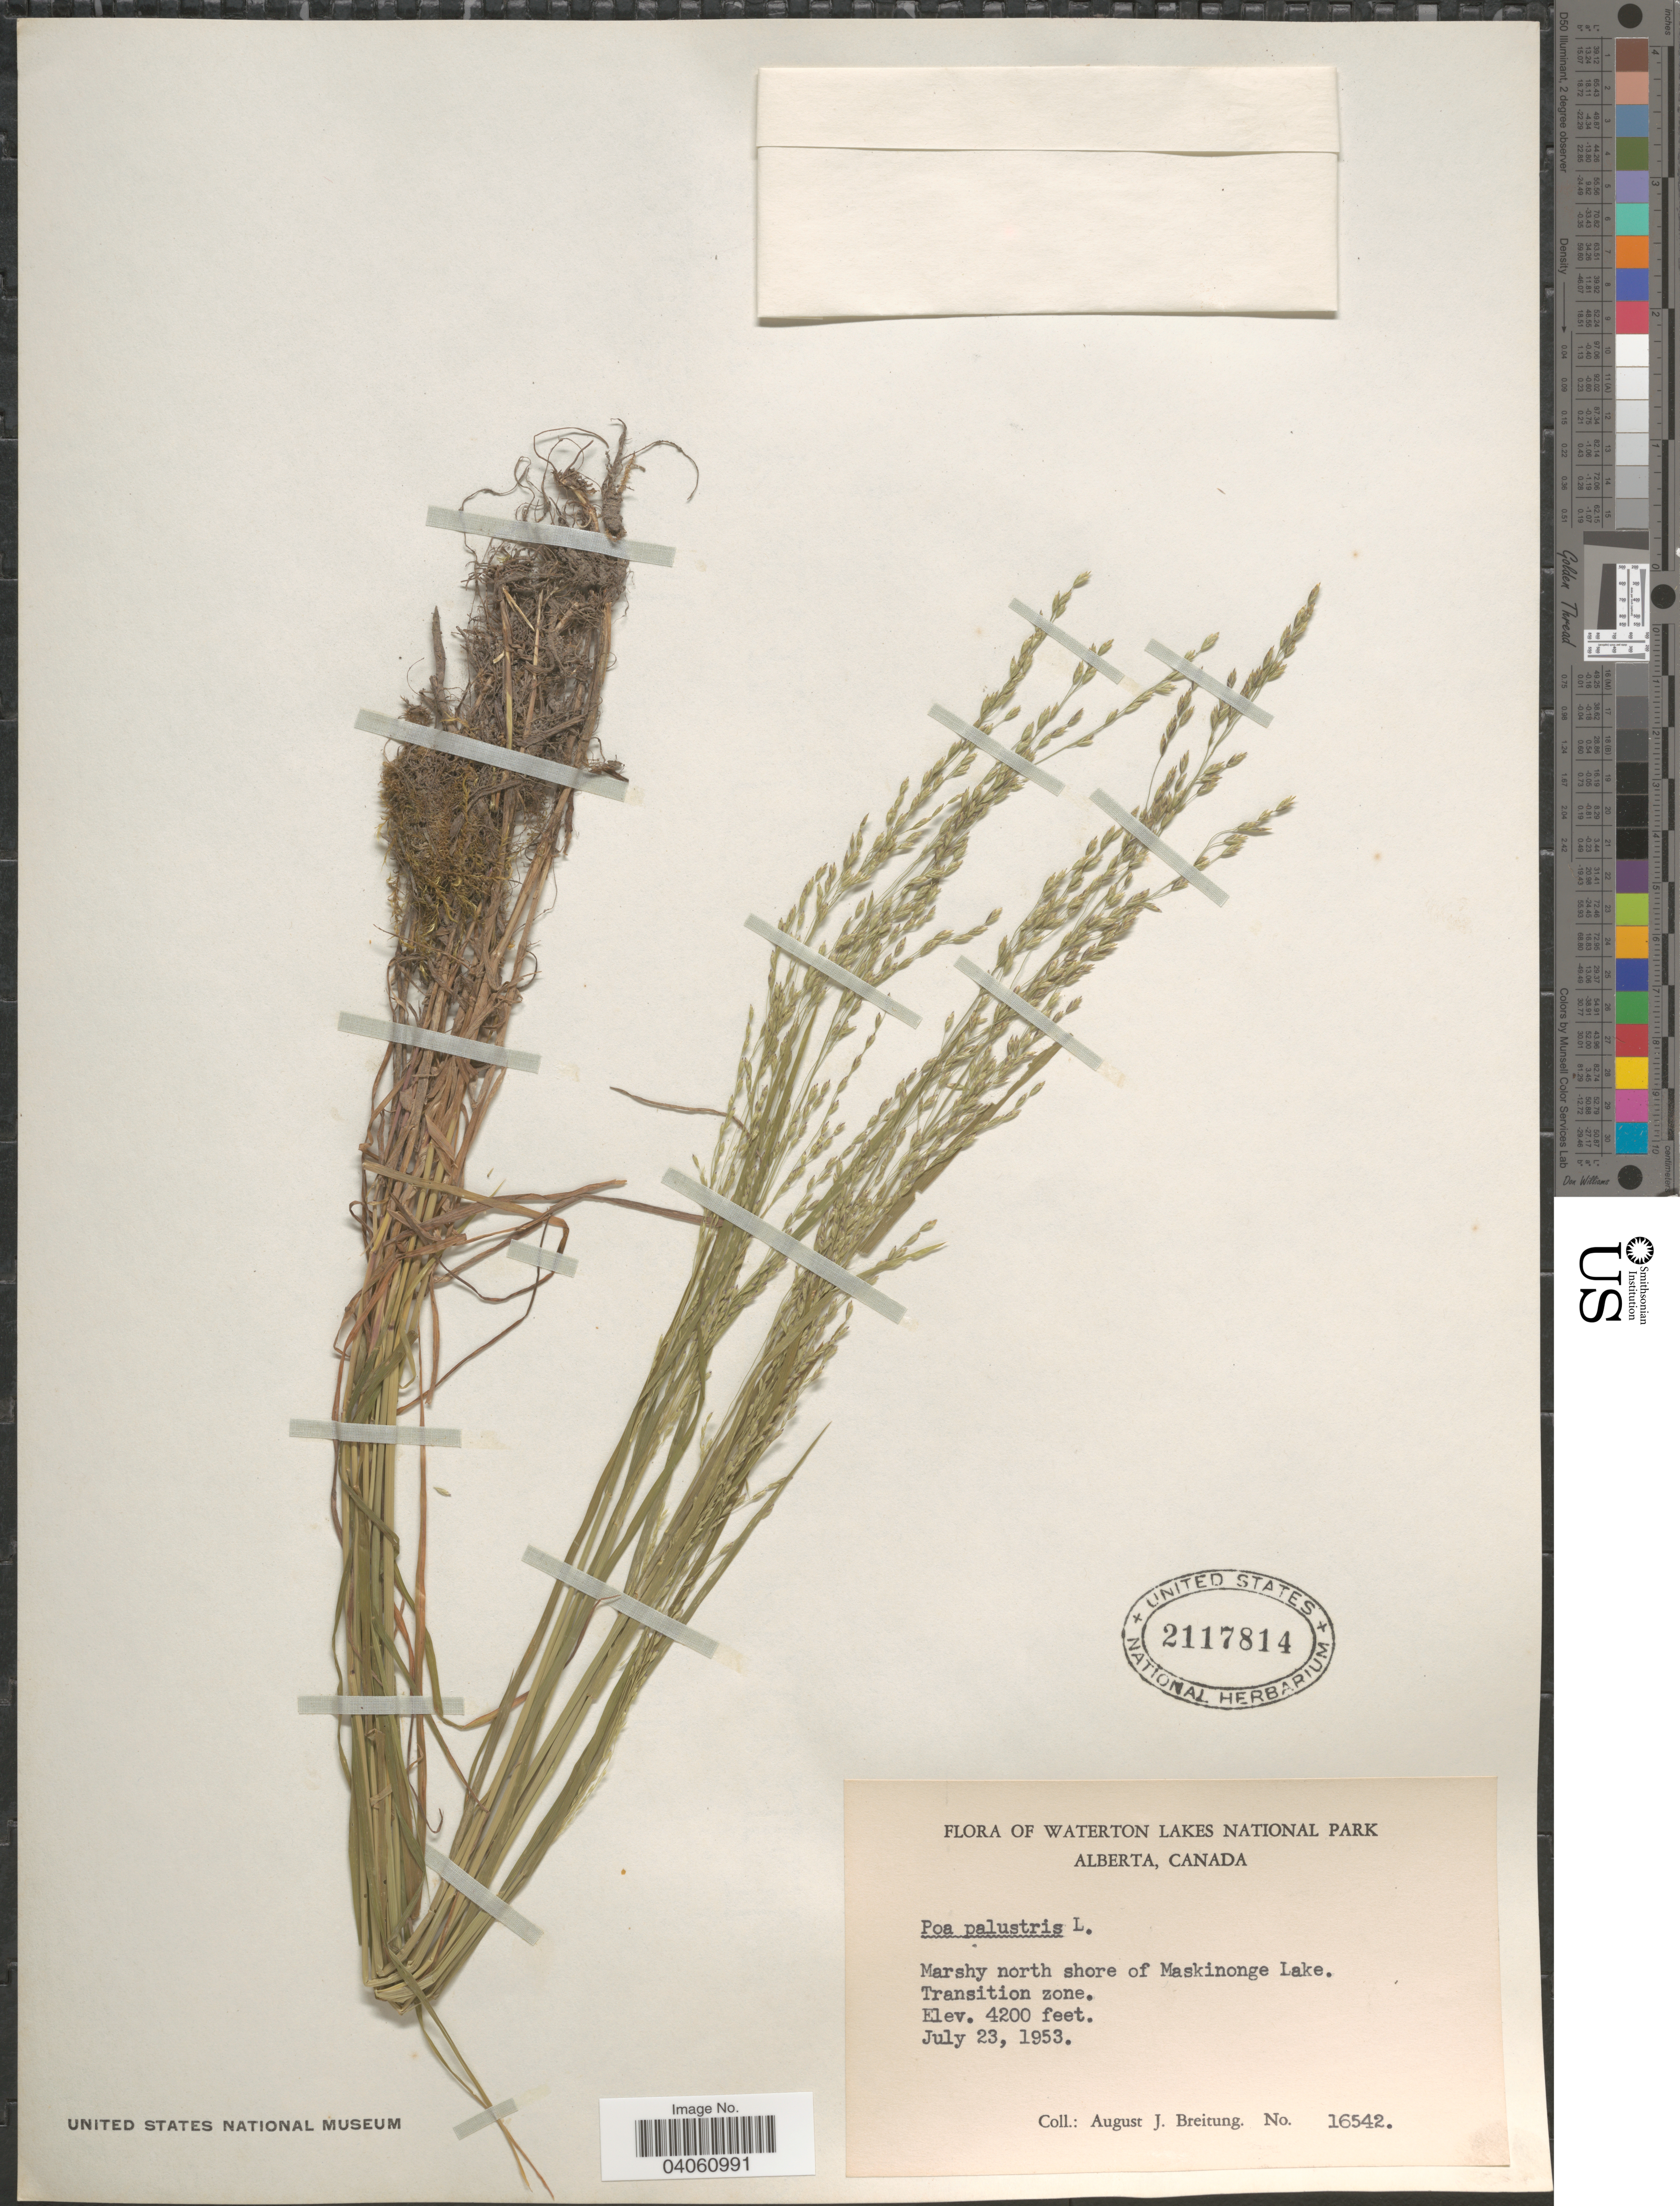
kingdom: Plantae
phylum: Tracheophyta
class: Liliopsida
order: Poales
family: Poaceae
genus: Poa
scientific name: Poa palustris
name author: L.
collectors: A. Breitung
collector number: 16542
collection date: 1953-07-23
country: Canada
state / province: Alberta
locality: Waterton Lakes National Park. Marshy north shore of Maskinonge Lake. Transition zone.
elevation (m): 1280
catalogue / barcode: US 2117814